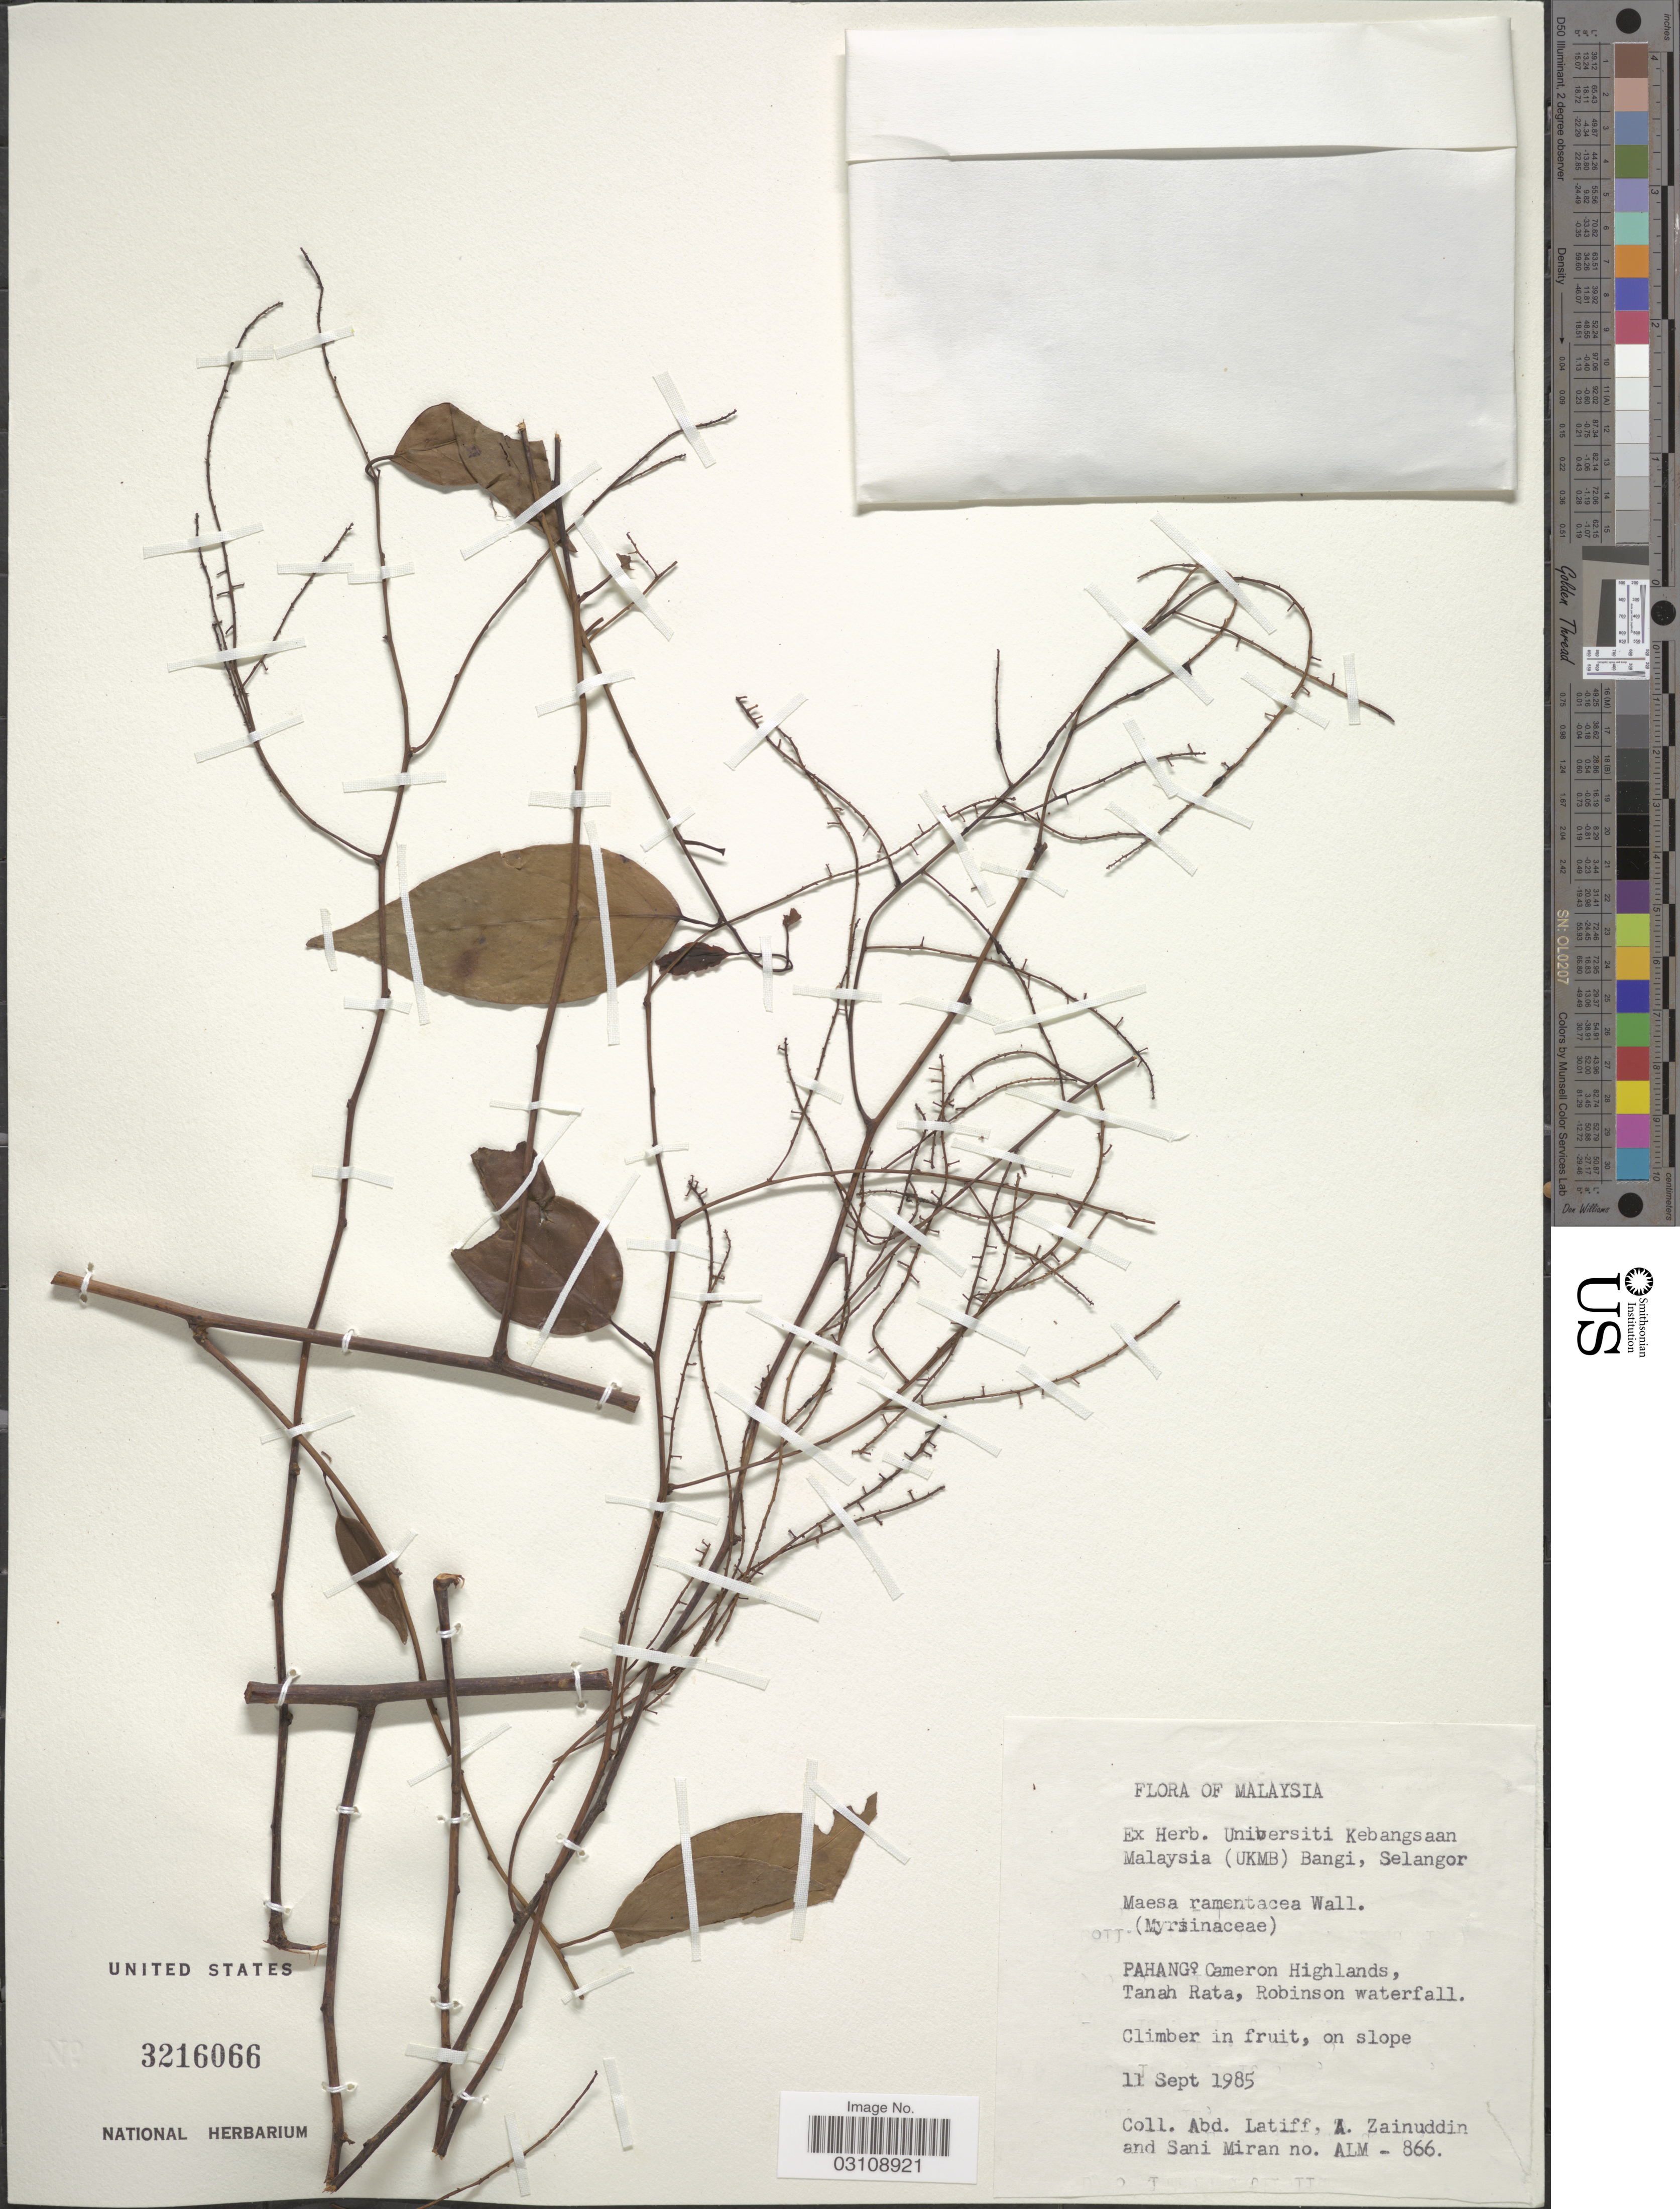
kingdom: Plantae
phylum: Tracheophyta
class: Magnoliopsida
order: Ericales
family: Primulaceae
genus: Maesa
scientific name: Maesa ramentacea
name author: (Roxb.) A. DC.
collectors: A. Latiff, A. Zainuddin & S. Miran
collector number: ALM-866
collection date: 1985-09-11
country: Malaysia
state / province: Pahang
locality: Pahang. Cameron Highlands, Tanah Rata, Robinson waterfall.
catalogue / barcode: US 3216066